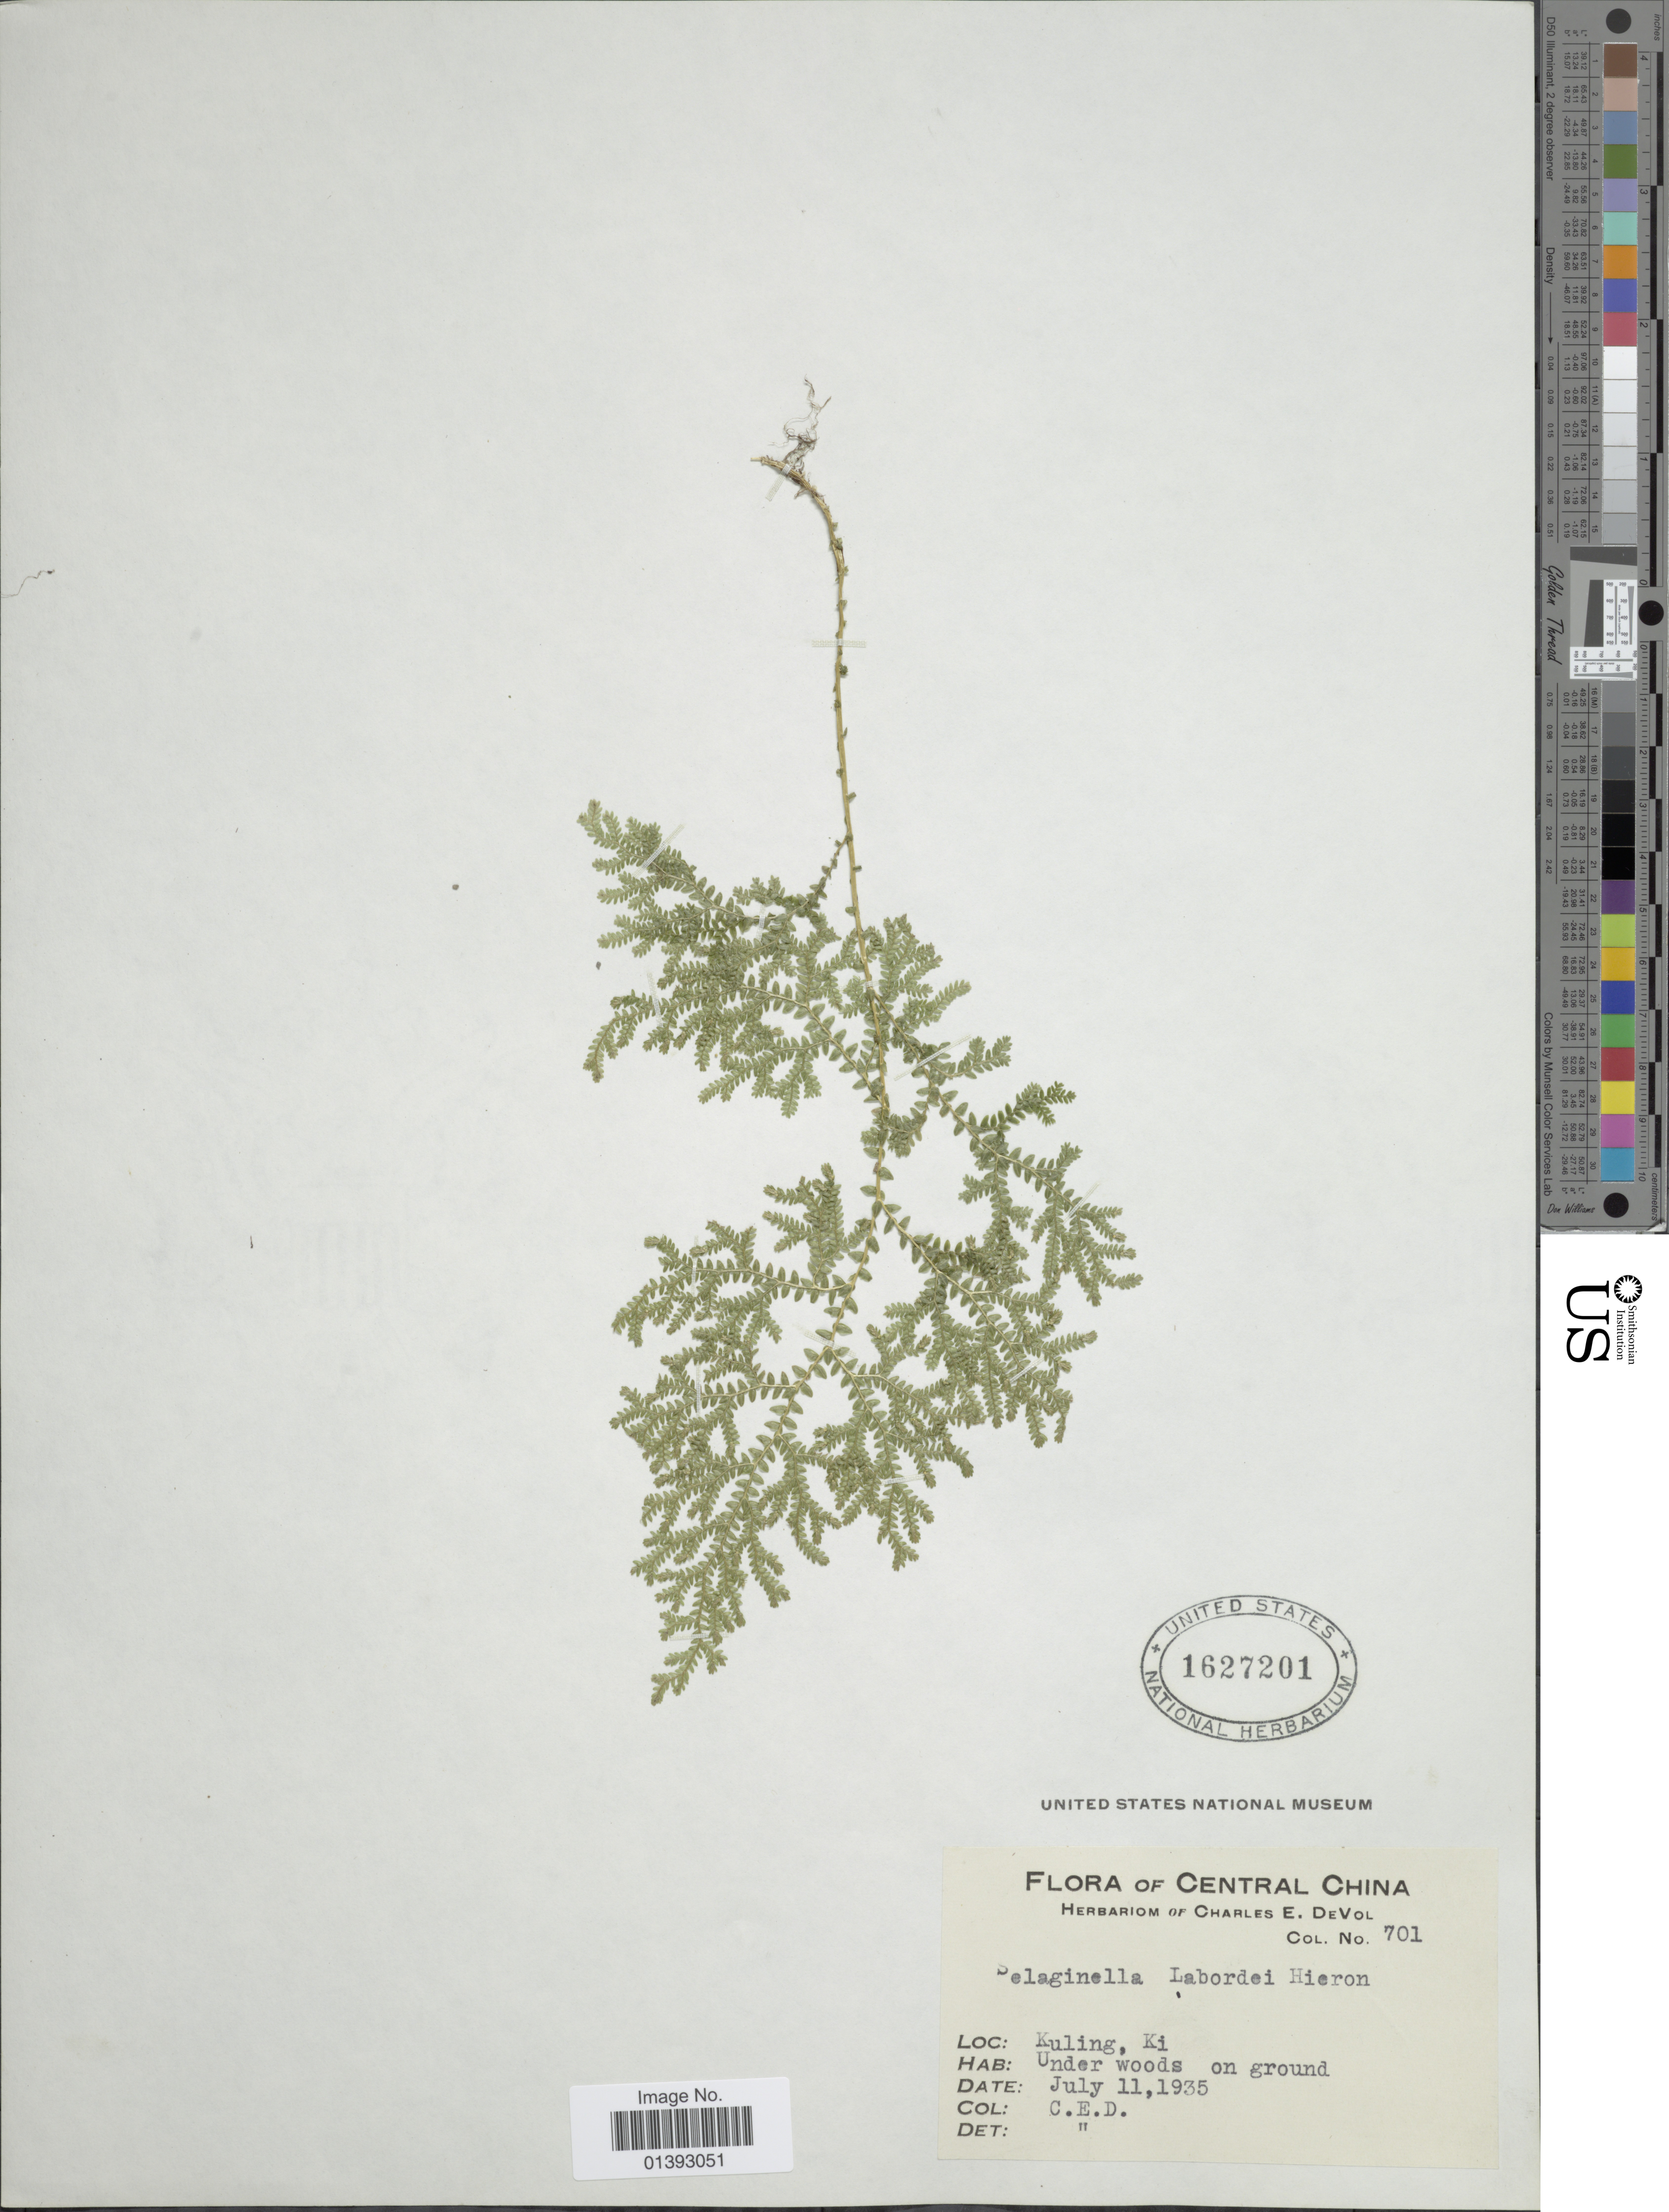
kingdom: Plantae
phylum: Tracheophyta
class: Lycopodiopsida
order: Selaginellales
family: Selaginellaceae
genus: Selaginella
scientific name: Selaginella labordei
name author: Hieron. ex Christ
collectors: C. E. De Vol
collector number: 701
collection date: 1935-07-11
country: China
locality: Kuling, Ki. under woods on ground, Central China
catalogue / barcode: US 1627201